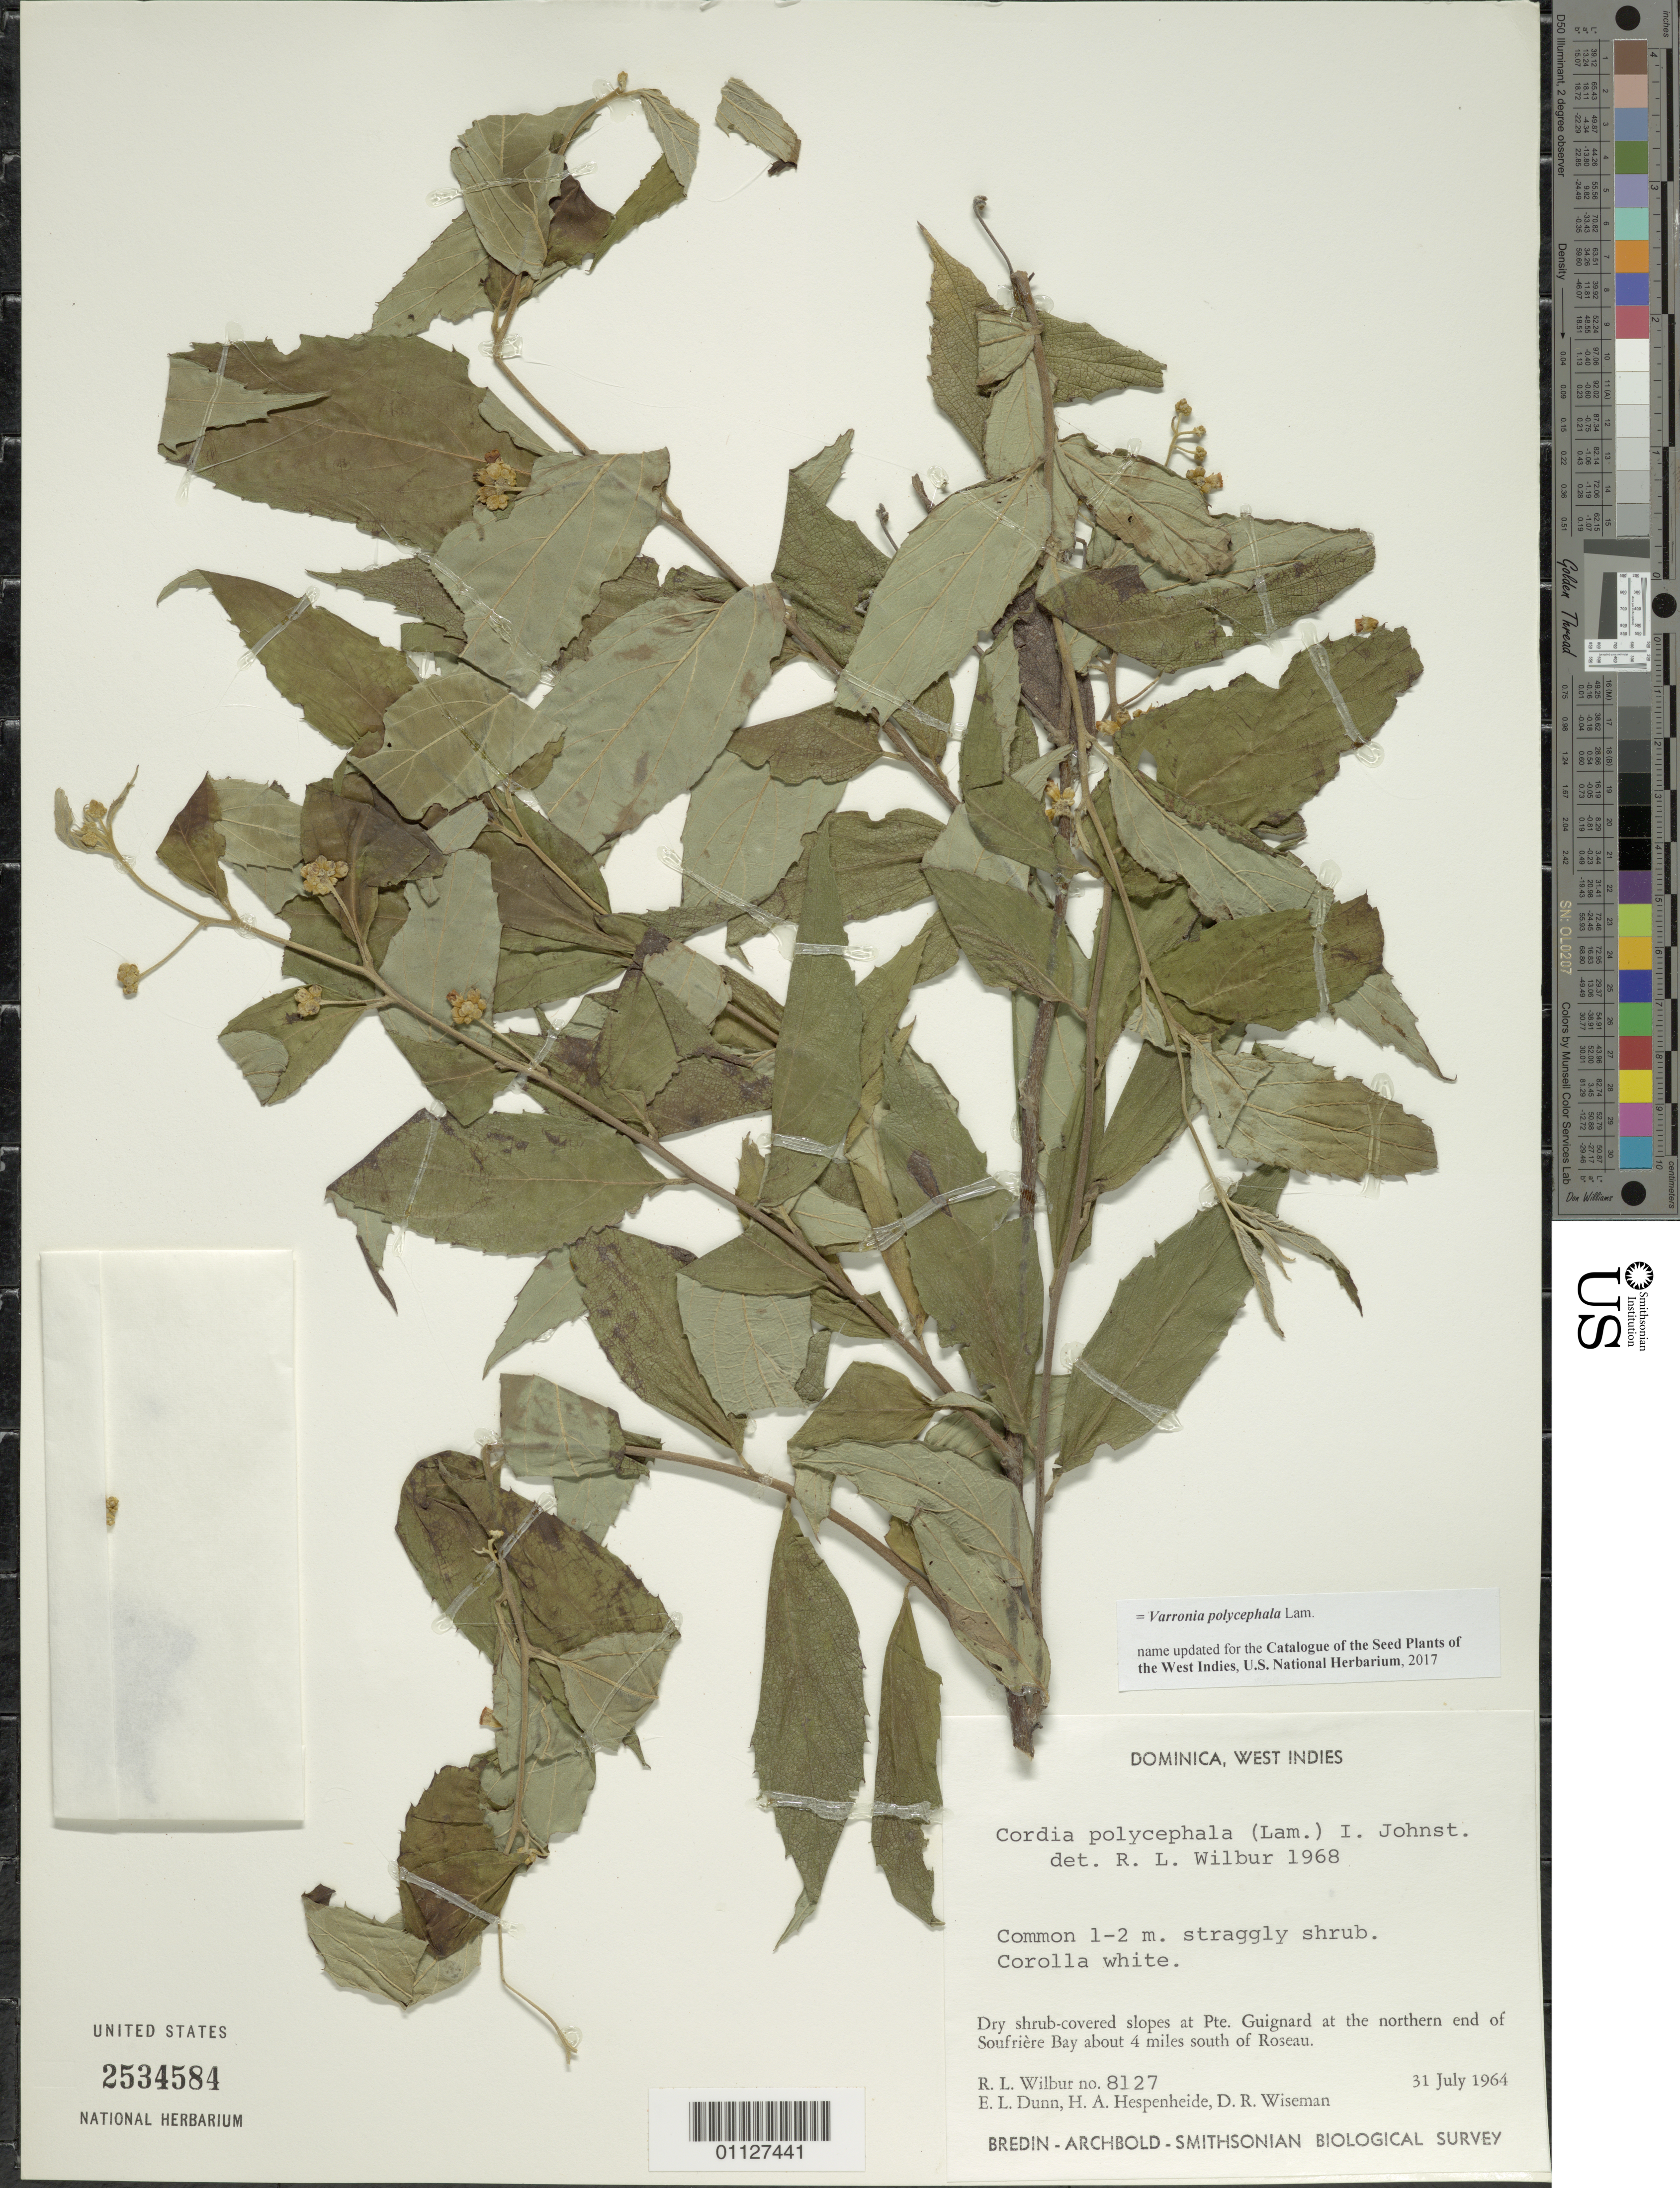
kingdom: Plantae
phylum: Tracheophyta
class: Magnoliopsida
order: Boraginales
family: Cordiaceae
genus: Varronia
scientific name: Varronia polycephala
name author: Lam.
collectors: R. L. Wilbur, E. Dunn, H. A. Hespenheide & D. R. Wiseman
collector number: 8127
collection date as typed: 31 Jul 1964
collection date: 1964-07-31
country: Dominica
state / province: St. Mark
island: Dominica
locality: Dry shrub-covered slopes at Pte. Guignard at the N end of Soufrière Bay about 4 mi S of Roseau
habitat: Dry shrub-covered slopes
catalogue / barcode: US 2534584